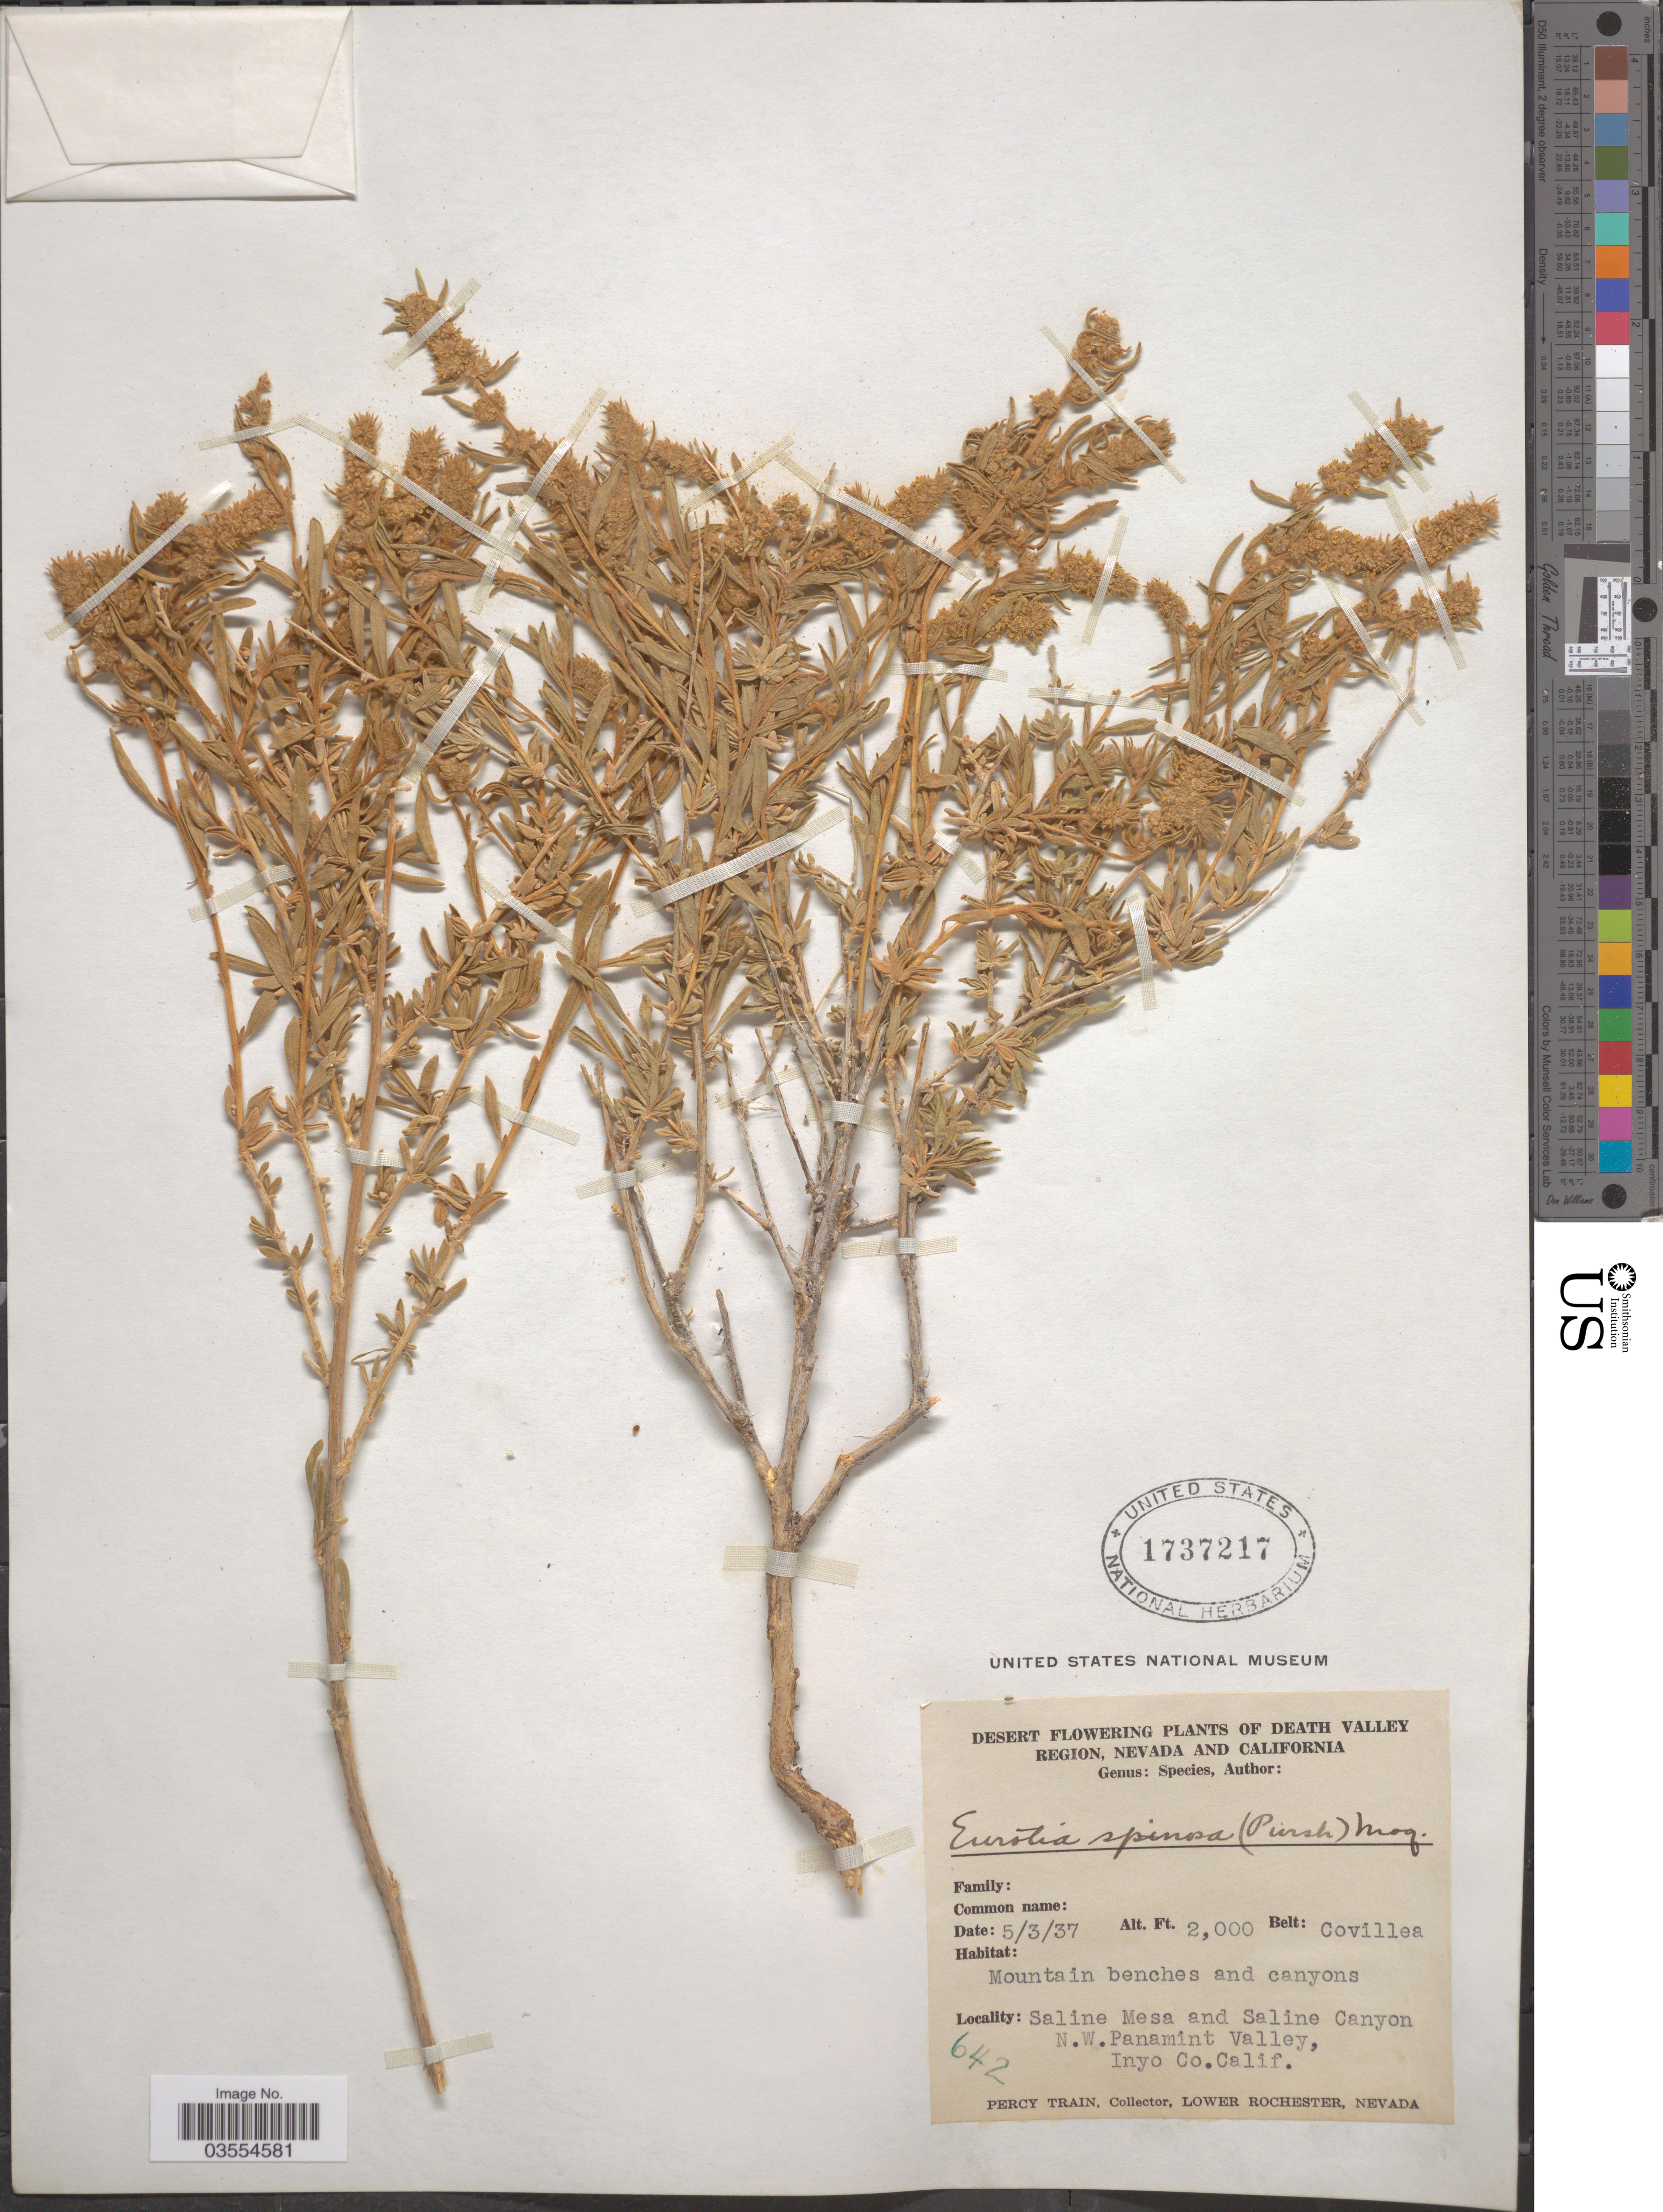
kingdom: Plantae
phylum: Tracheophyta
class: Magnoliopsida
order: Caryophyllales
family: Amaranthaceae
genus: Krascheninnikovia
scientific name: Krascheninnikovia lanata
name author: (Pursh) A. Meeuse & A.Smit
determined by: U.S. National Herbarium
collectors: P. Train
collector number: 642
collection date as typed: Transcribed d/m/y: 3/5/37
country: United States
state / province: California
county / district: Inyo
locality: Belt: Covillea. Saline Mesa and Saline Canyon N.W. Panamint Valley, Inyo Co.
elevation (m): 610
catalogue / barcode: US 1737217